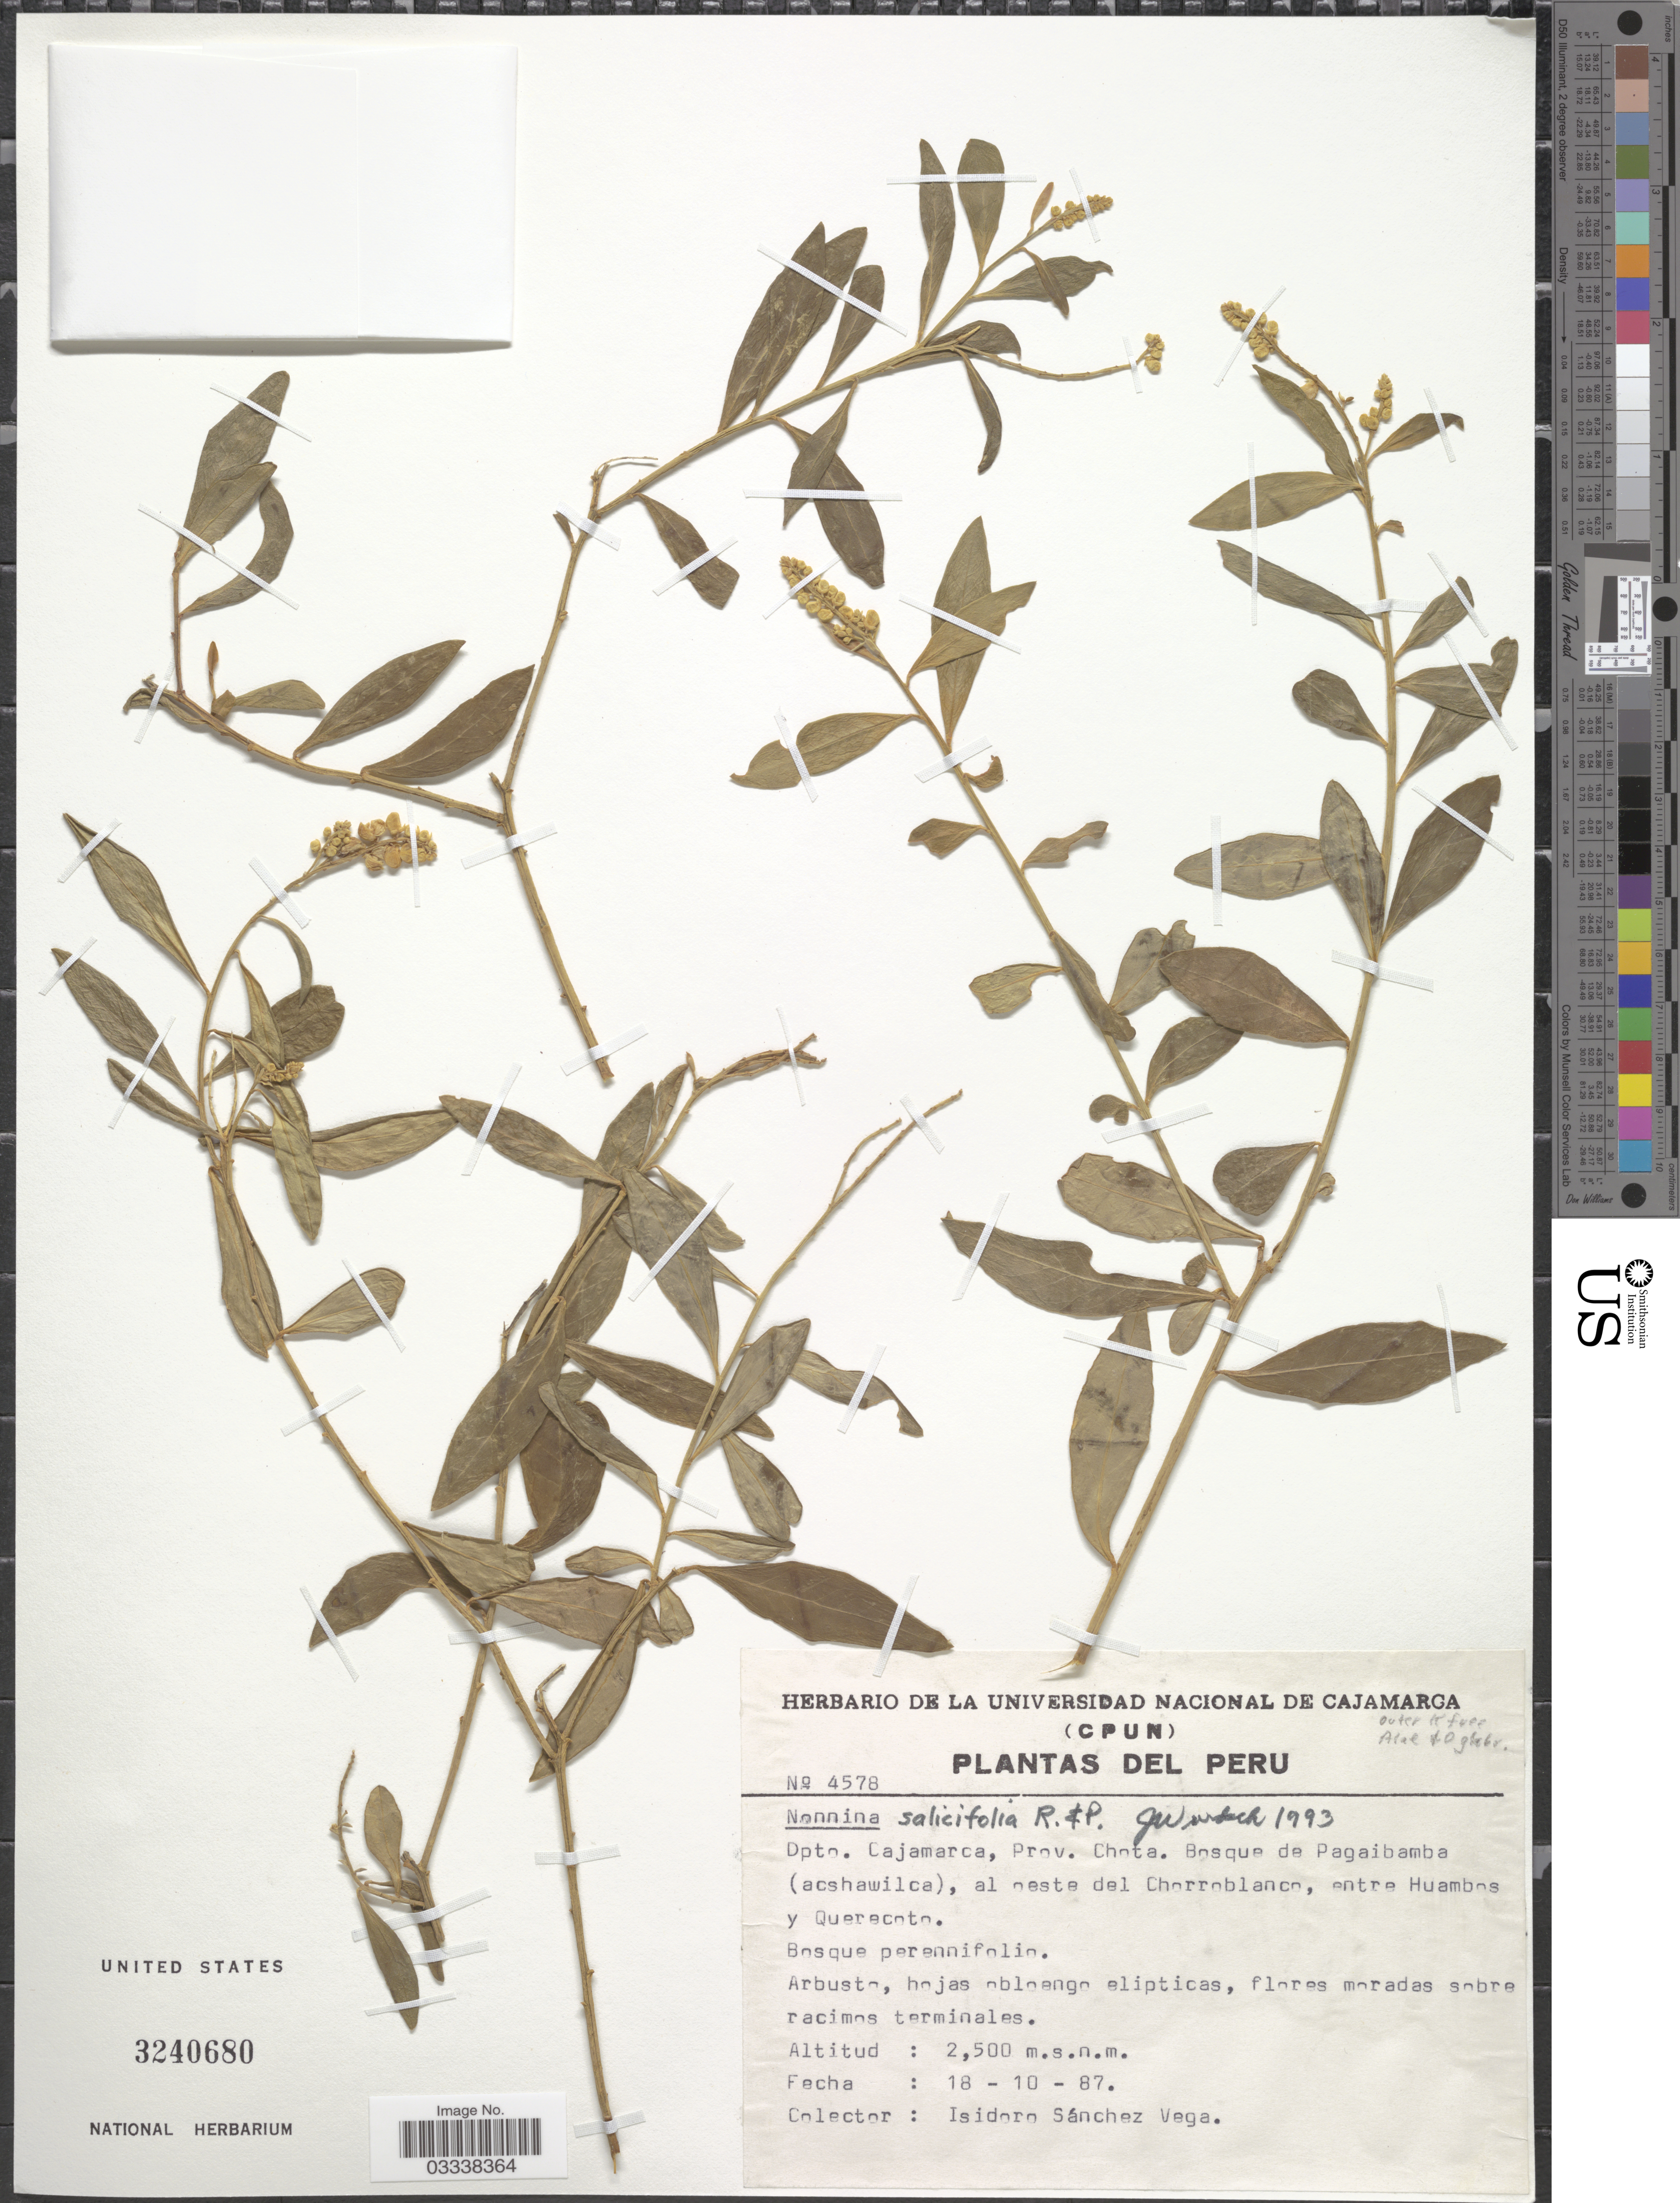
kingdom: Plantae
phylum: Tracheophyta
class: Magnoliopsida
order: Fabales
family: Polygalaceae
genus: Monnina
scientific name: Monnina salicifolia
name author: Ruiz & Pav.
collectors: I. M. Sánchez Vega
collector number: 4578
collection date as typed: Transcribed d/m/y: 18/10/87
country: Peru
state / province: Cajamarca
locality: Dpto. Cajamarca, Prov. Chota. Bosque de Pagaibamba (acshawilca), al oeste del Chorroblanco, entre Huambos y Querecoto.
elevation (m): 2500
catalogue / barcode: US 3240680